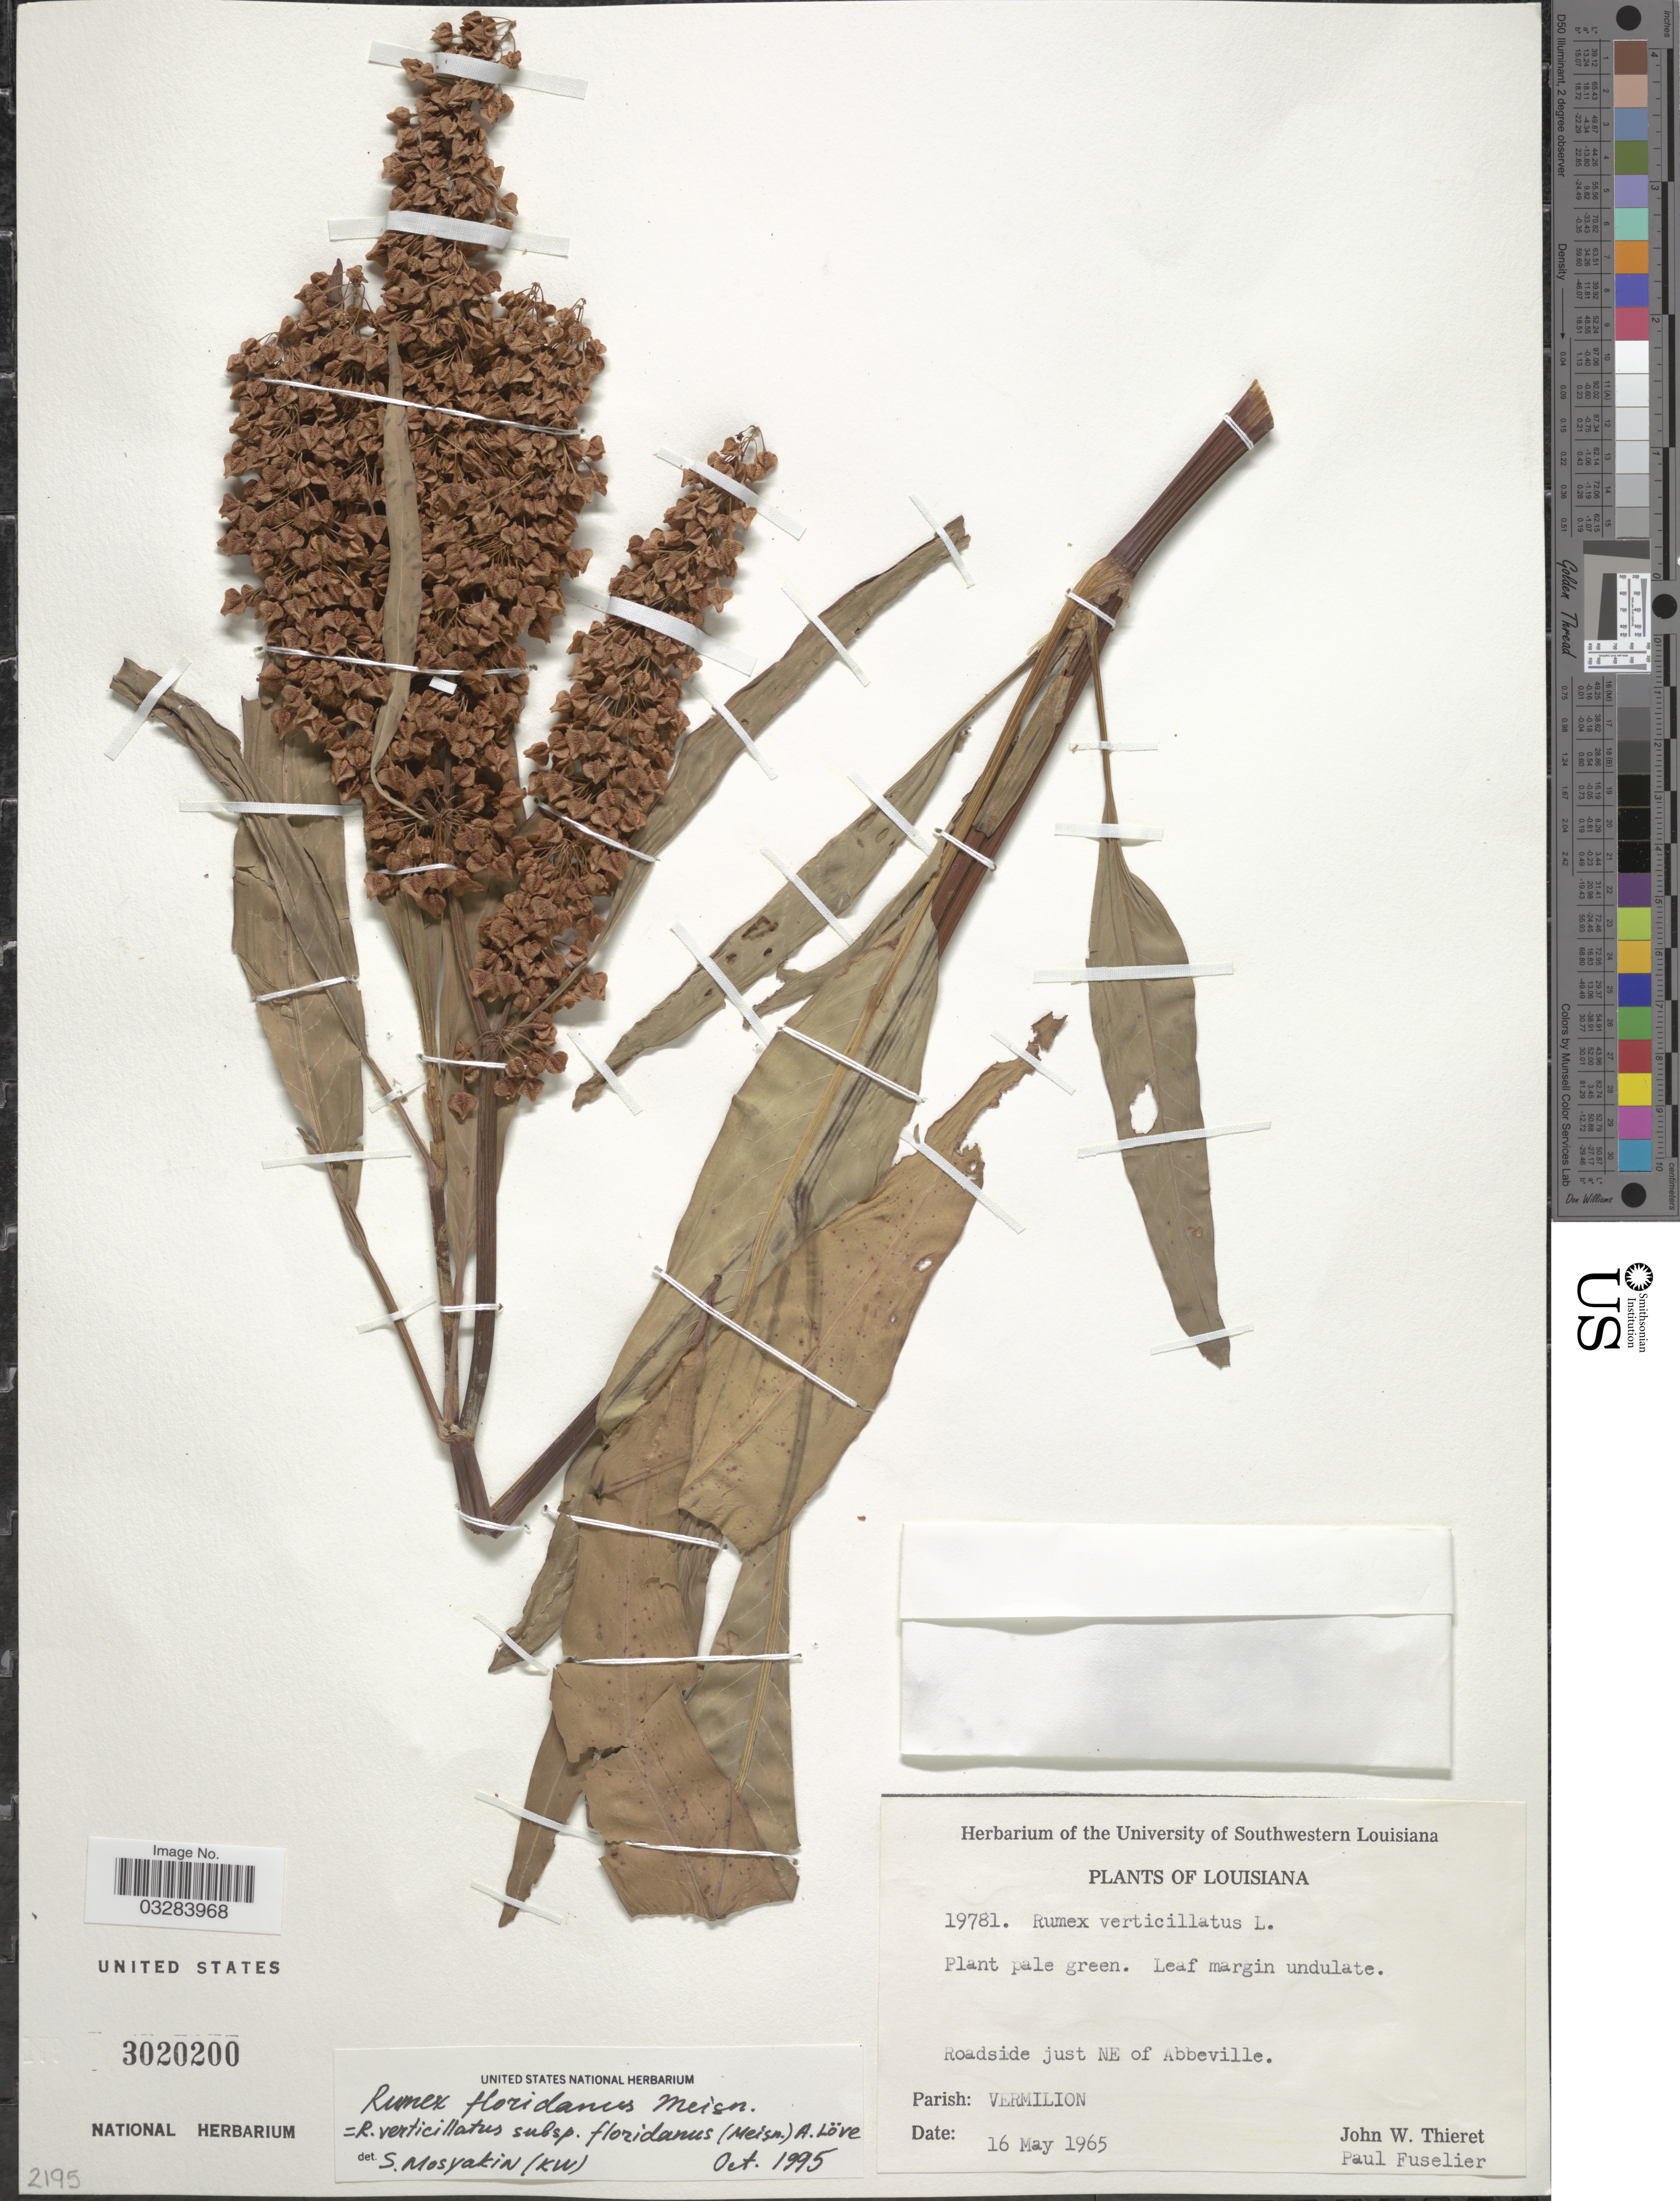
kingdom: Plantae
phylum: Tracheophyta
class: Magnoliopsida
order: Caryophyllales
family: Polygonaceae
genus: Rumex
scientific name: Rumex floridanus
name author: Meisn.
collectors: J. W. Thieret & P. Fuselier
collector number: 19781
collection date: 1965-05-16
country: United States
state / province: Louisiana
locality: Roadside just NE of Abbeville. Parish: Vermilion.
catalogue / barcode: US 3020200